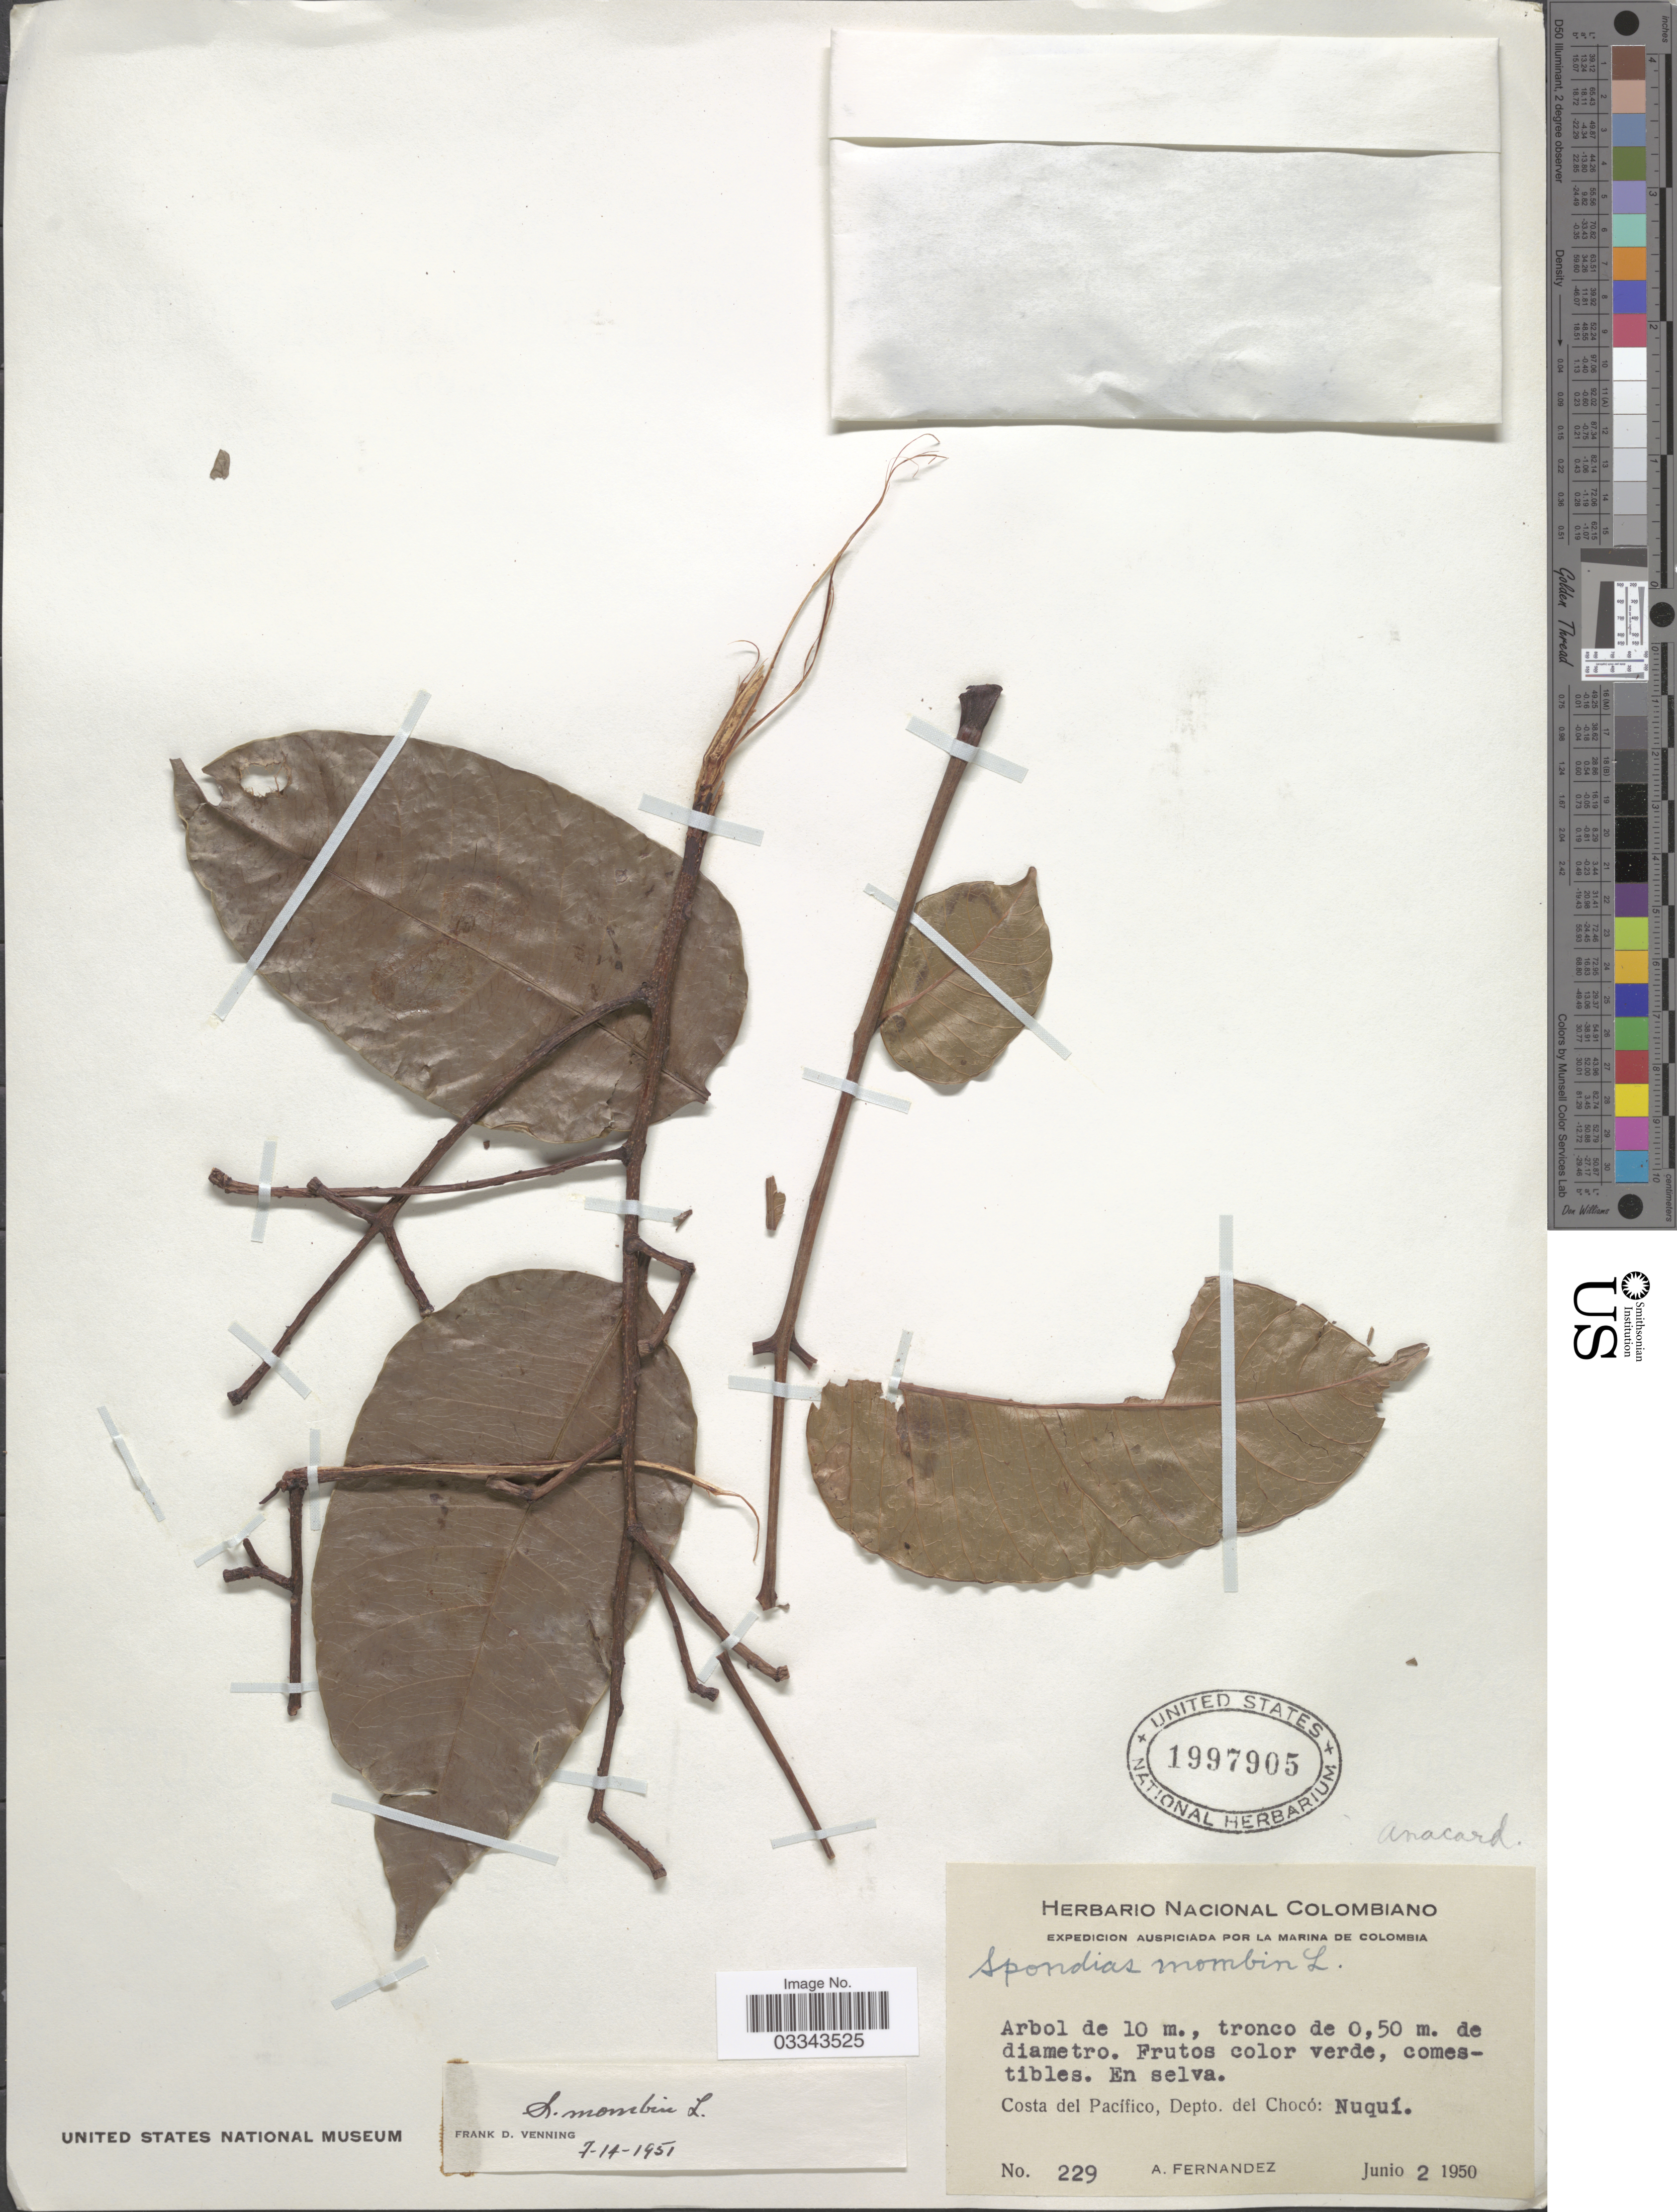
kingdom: Plantae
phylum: Tracheophyta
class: Magnoliopsida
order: Sapindales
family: Anacardiaceae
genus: Spondias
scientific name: Spondias mombin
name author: L.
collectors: A. Fernandez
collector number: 229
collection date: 1950-06-02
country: Colombia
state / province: Chocó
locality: Costa del Pacífico, Depto. del Chocó: Nuquí.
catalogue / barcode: US 1997905